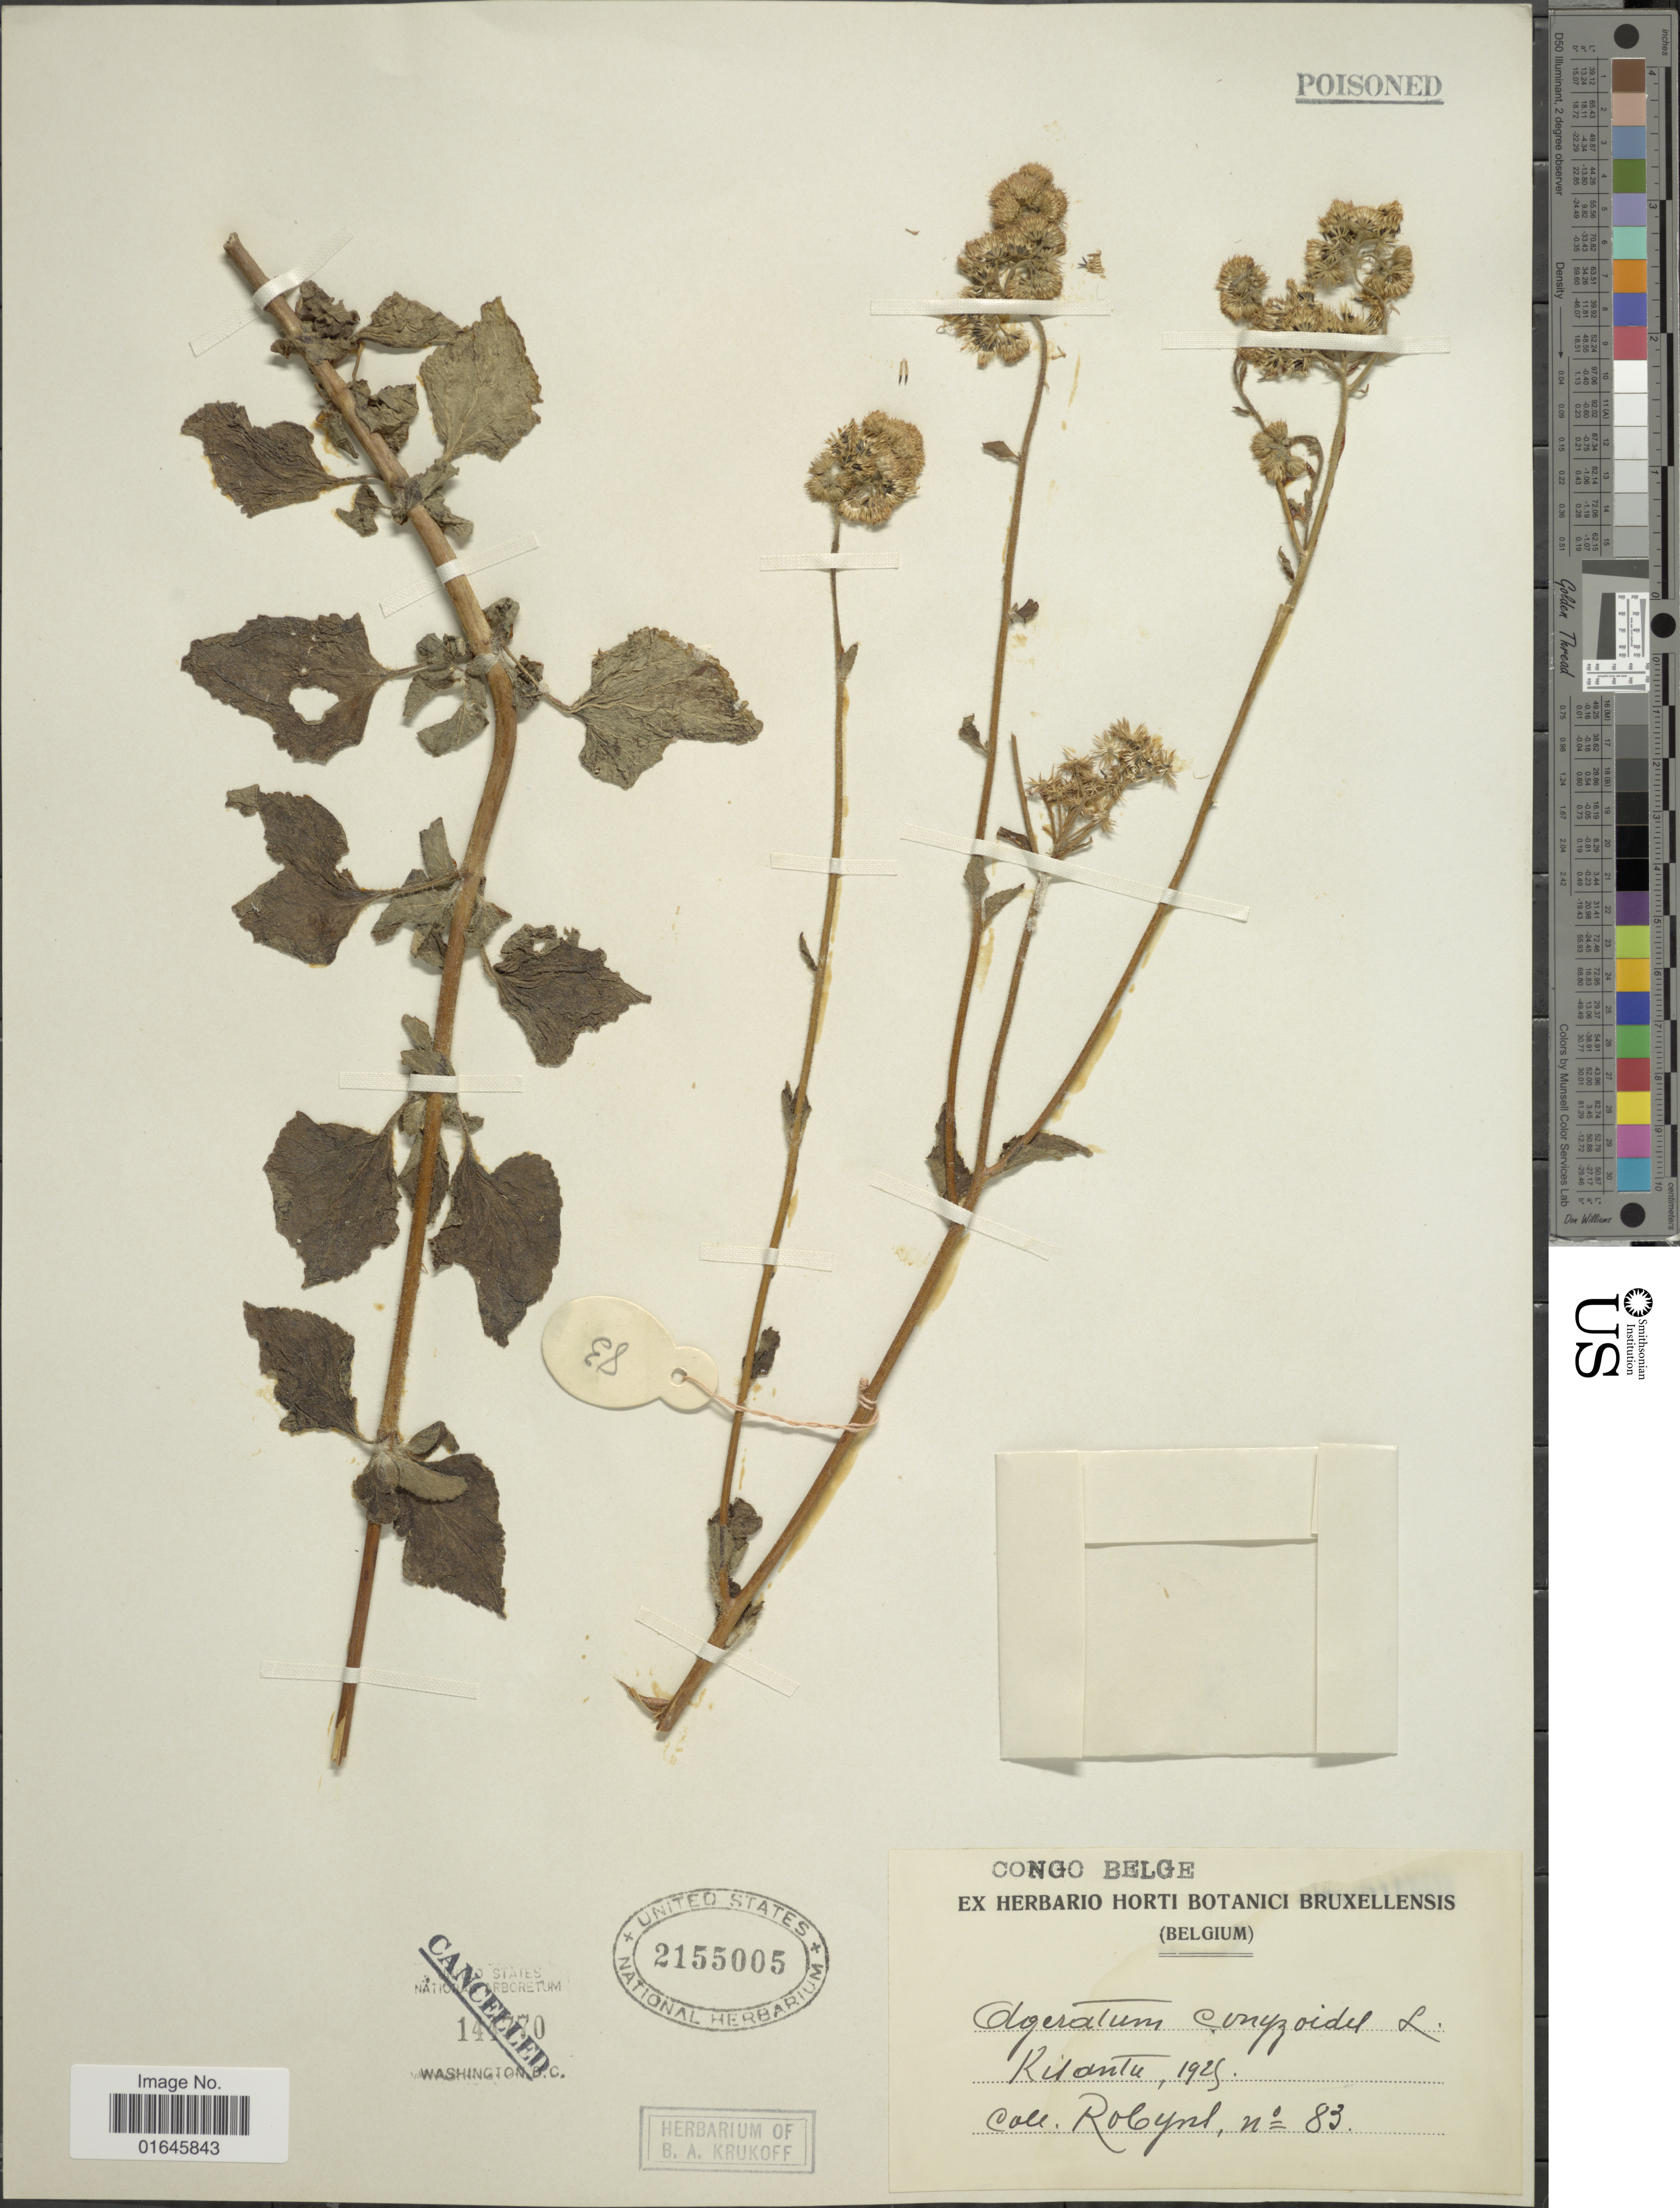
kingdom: Plantae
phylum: Tracheophyta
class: Magnoliopsida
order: Asterales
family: Asteraceae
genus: Ageratum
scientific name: Ageratum conyzoides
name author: L.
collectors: -. Robyns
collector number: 83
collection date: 1929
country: Congo, Democratic Republic of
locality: Congo Belge, Kisantu.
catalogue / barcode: US 2155005